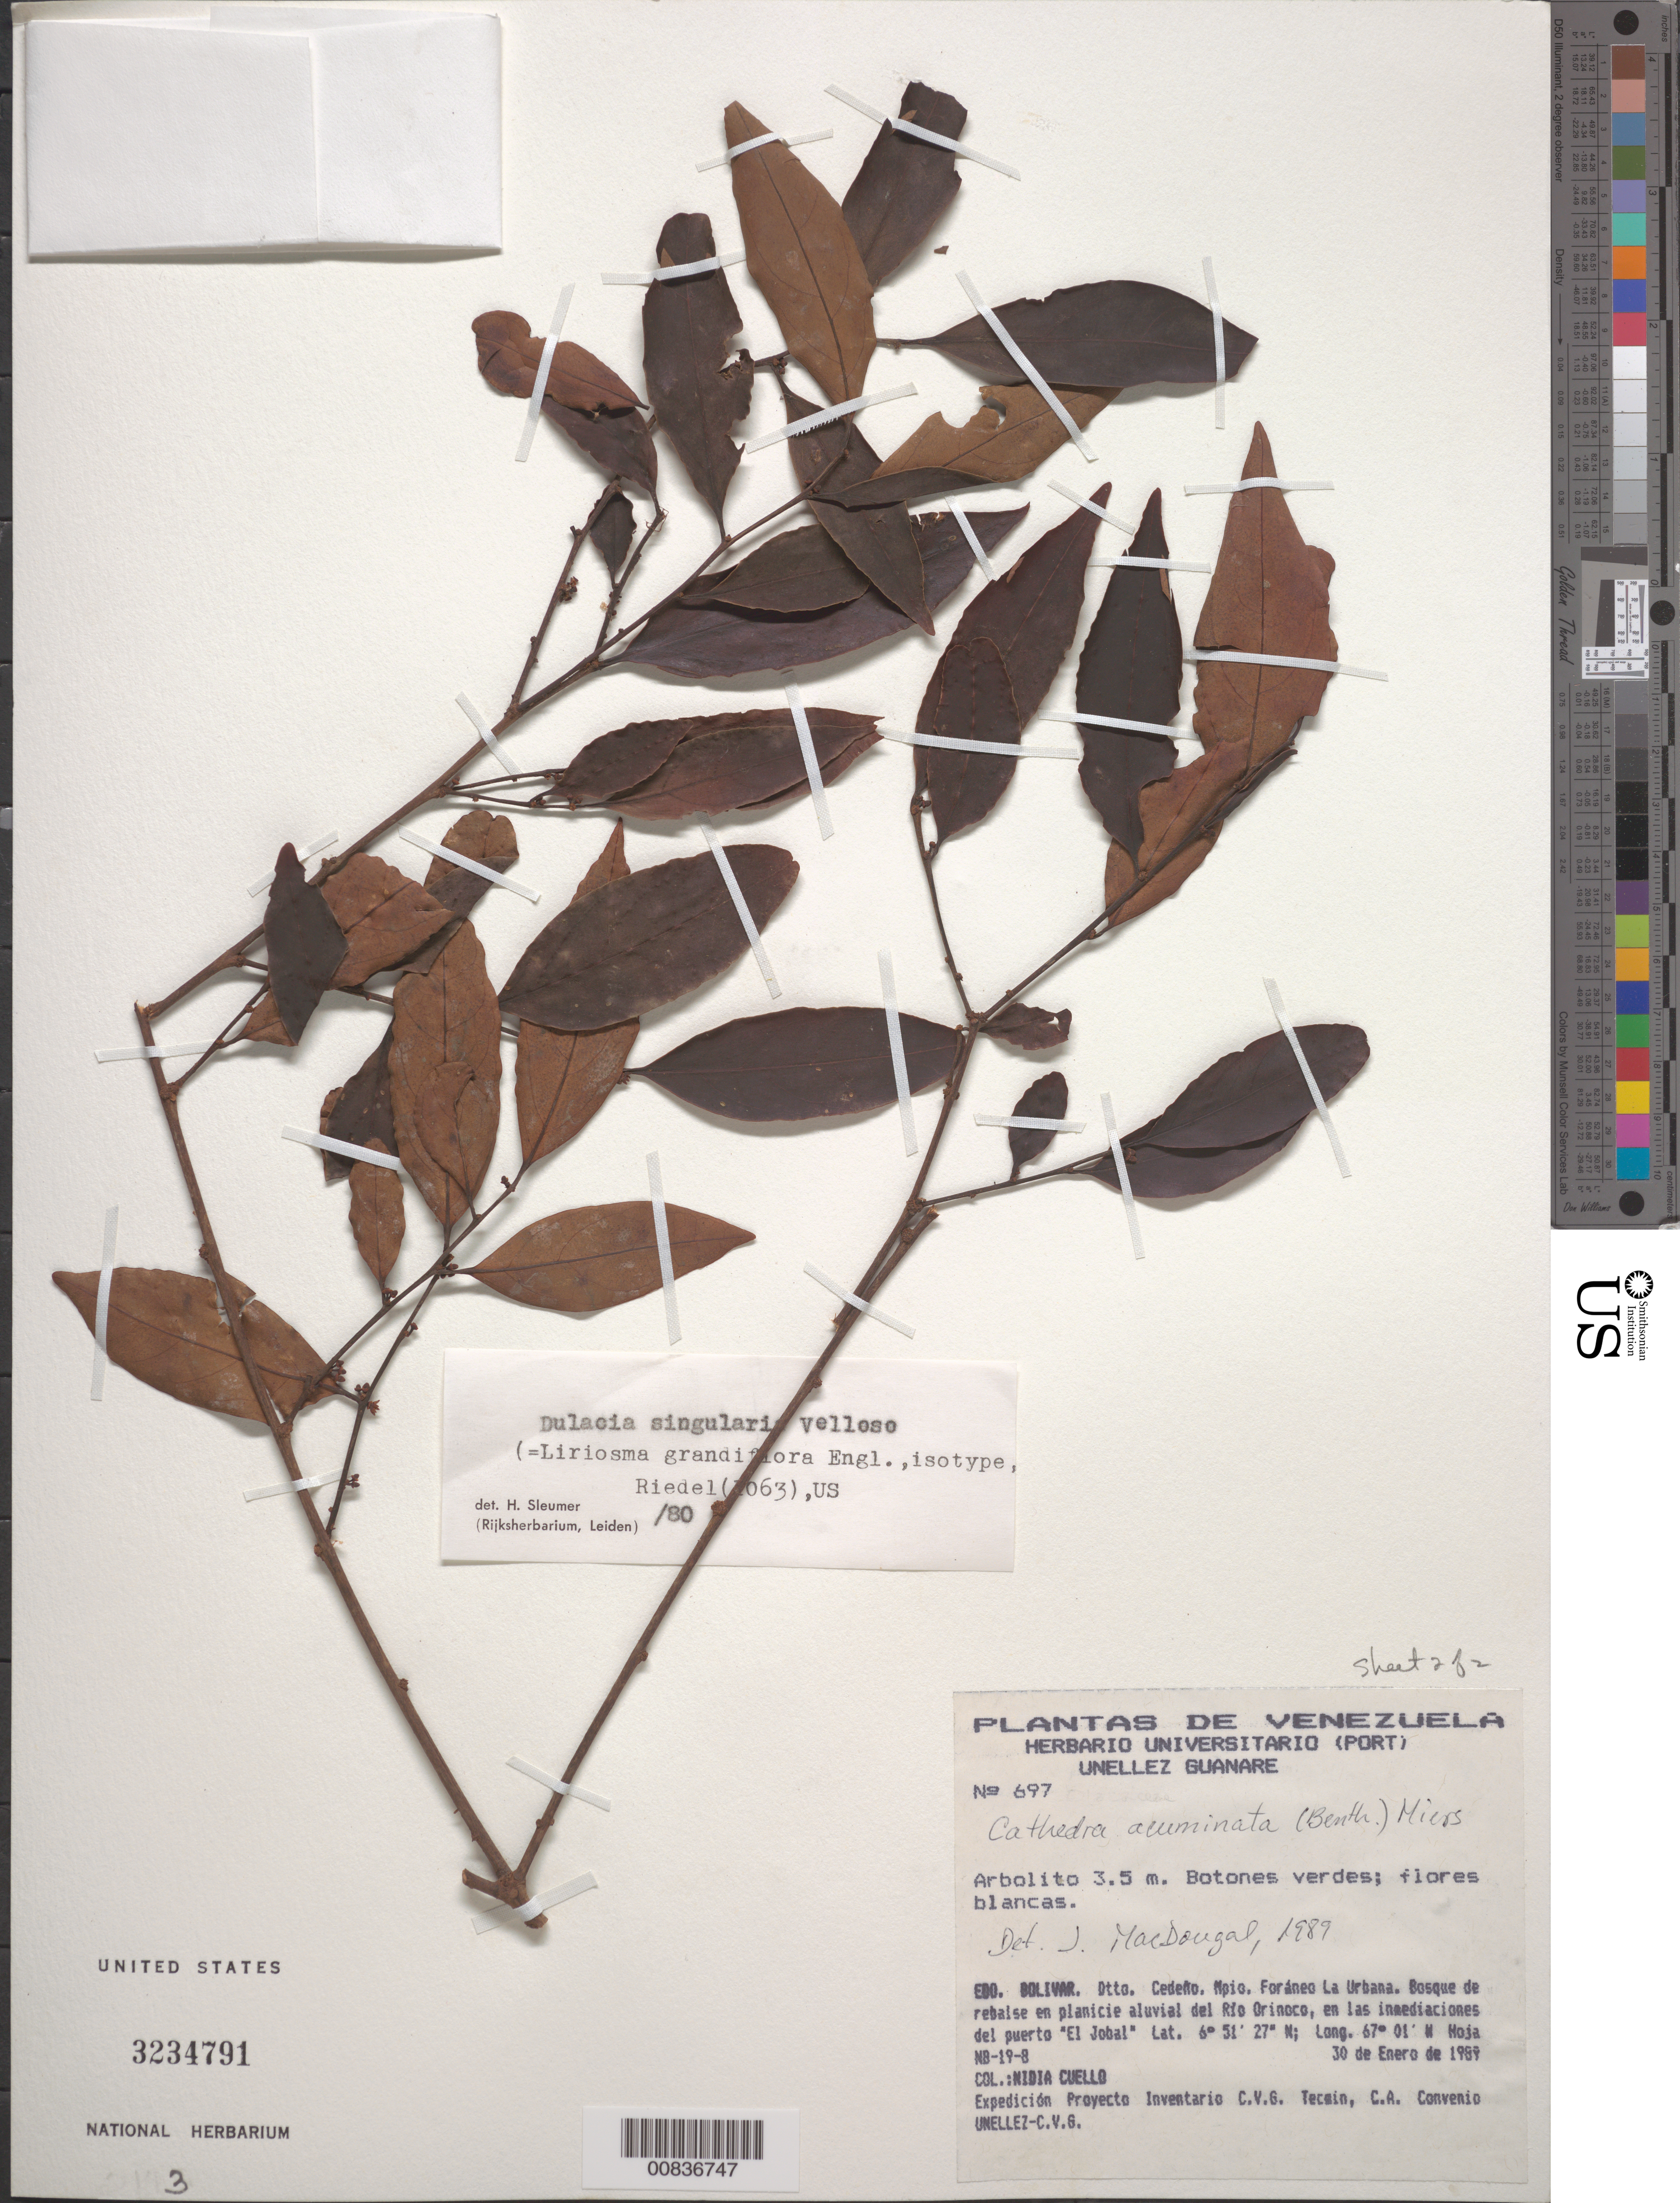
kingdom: Plantae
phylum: Tracheophyta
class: Magnoliopsida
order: Santalales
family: Aptandraceae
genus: Cathedra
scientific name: Cathedra acuminata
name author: (Benth.) Miers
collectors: N. L. Cuello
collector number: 697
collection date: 1989-01-30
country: Colombia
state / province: Bolívar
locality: Dtto. Cedeño. Mpio. Foráneo La Urbana. Bosque de rebalse en planicie aluvial del Río Orinoco, en las inmediaciones del puerto "El Jobal".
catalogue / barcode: US 3234791